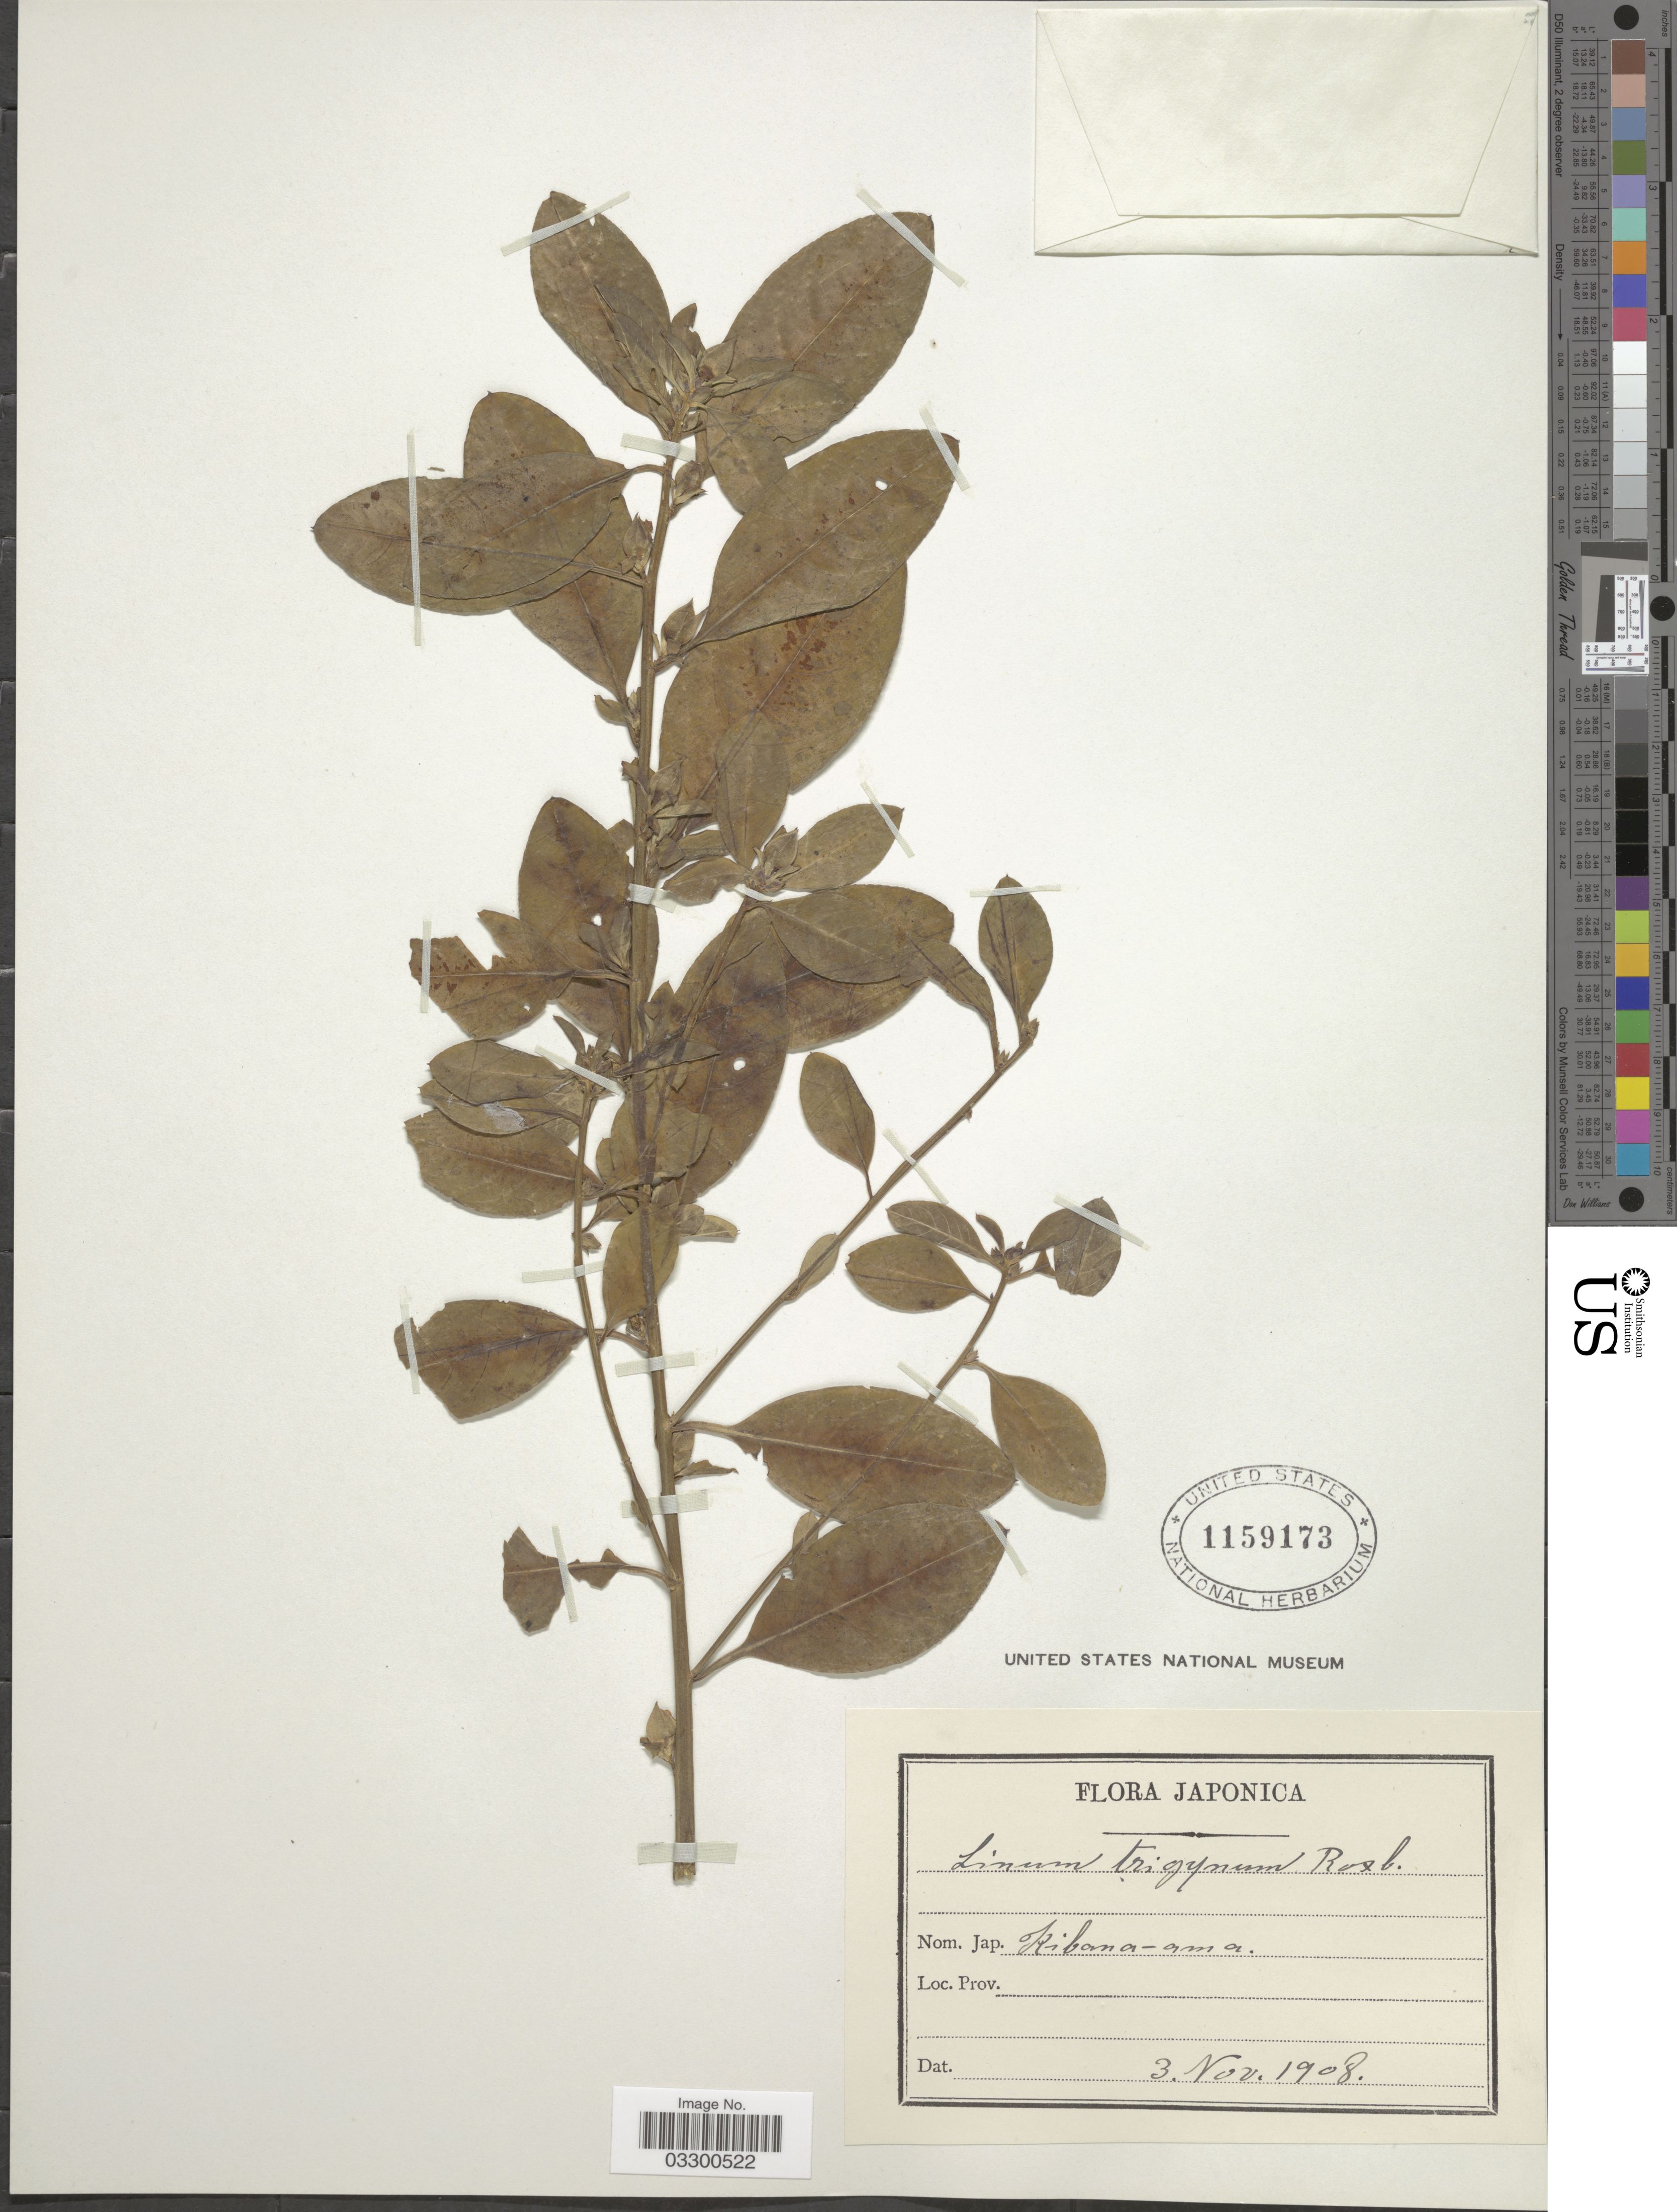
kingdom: Plantae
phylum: Tracheophyta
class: Magnoliopsida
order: Malpighiales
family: Linaceae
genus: Linum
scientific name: Linum trigynum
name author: L.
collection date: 1908-11-03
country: Japan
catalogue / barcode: US 1159173